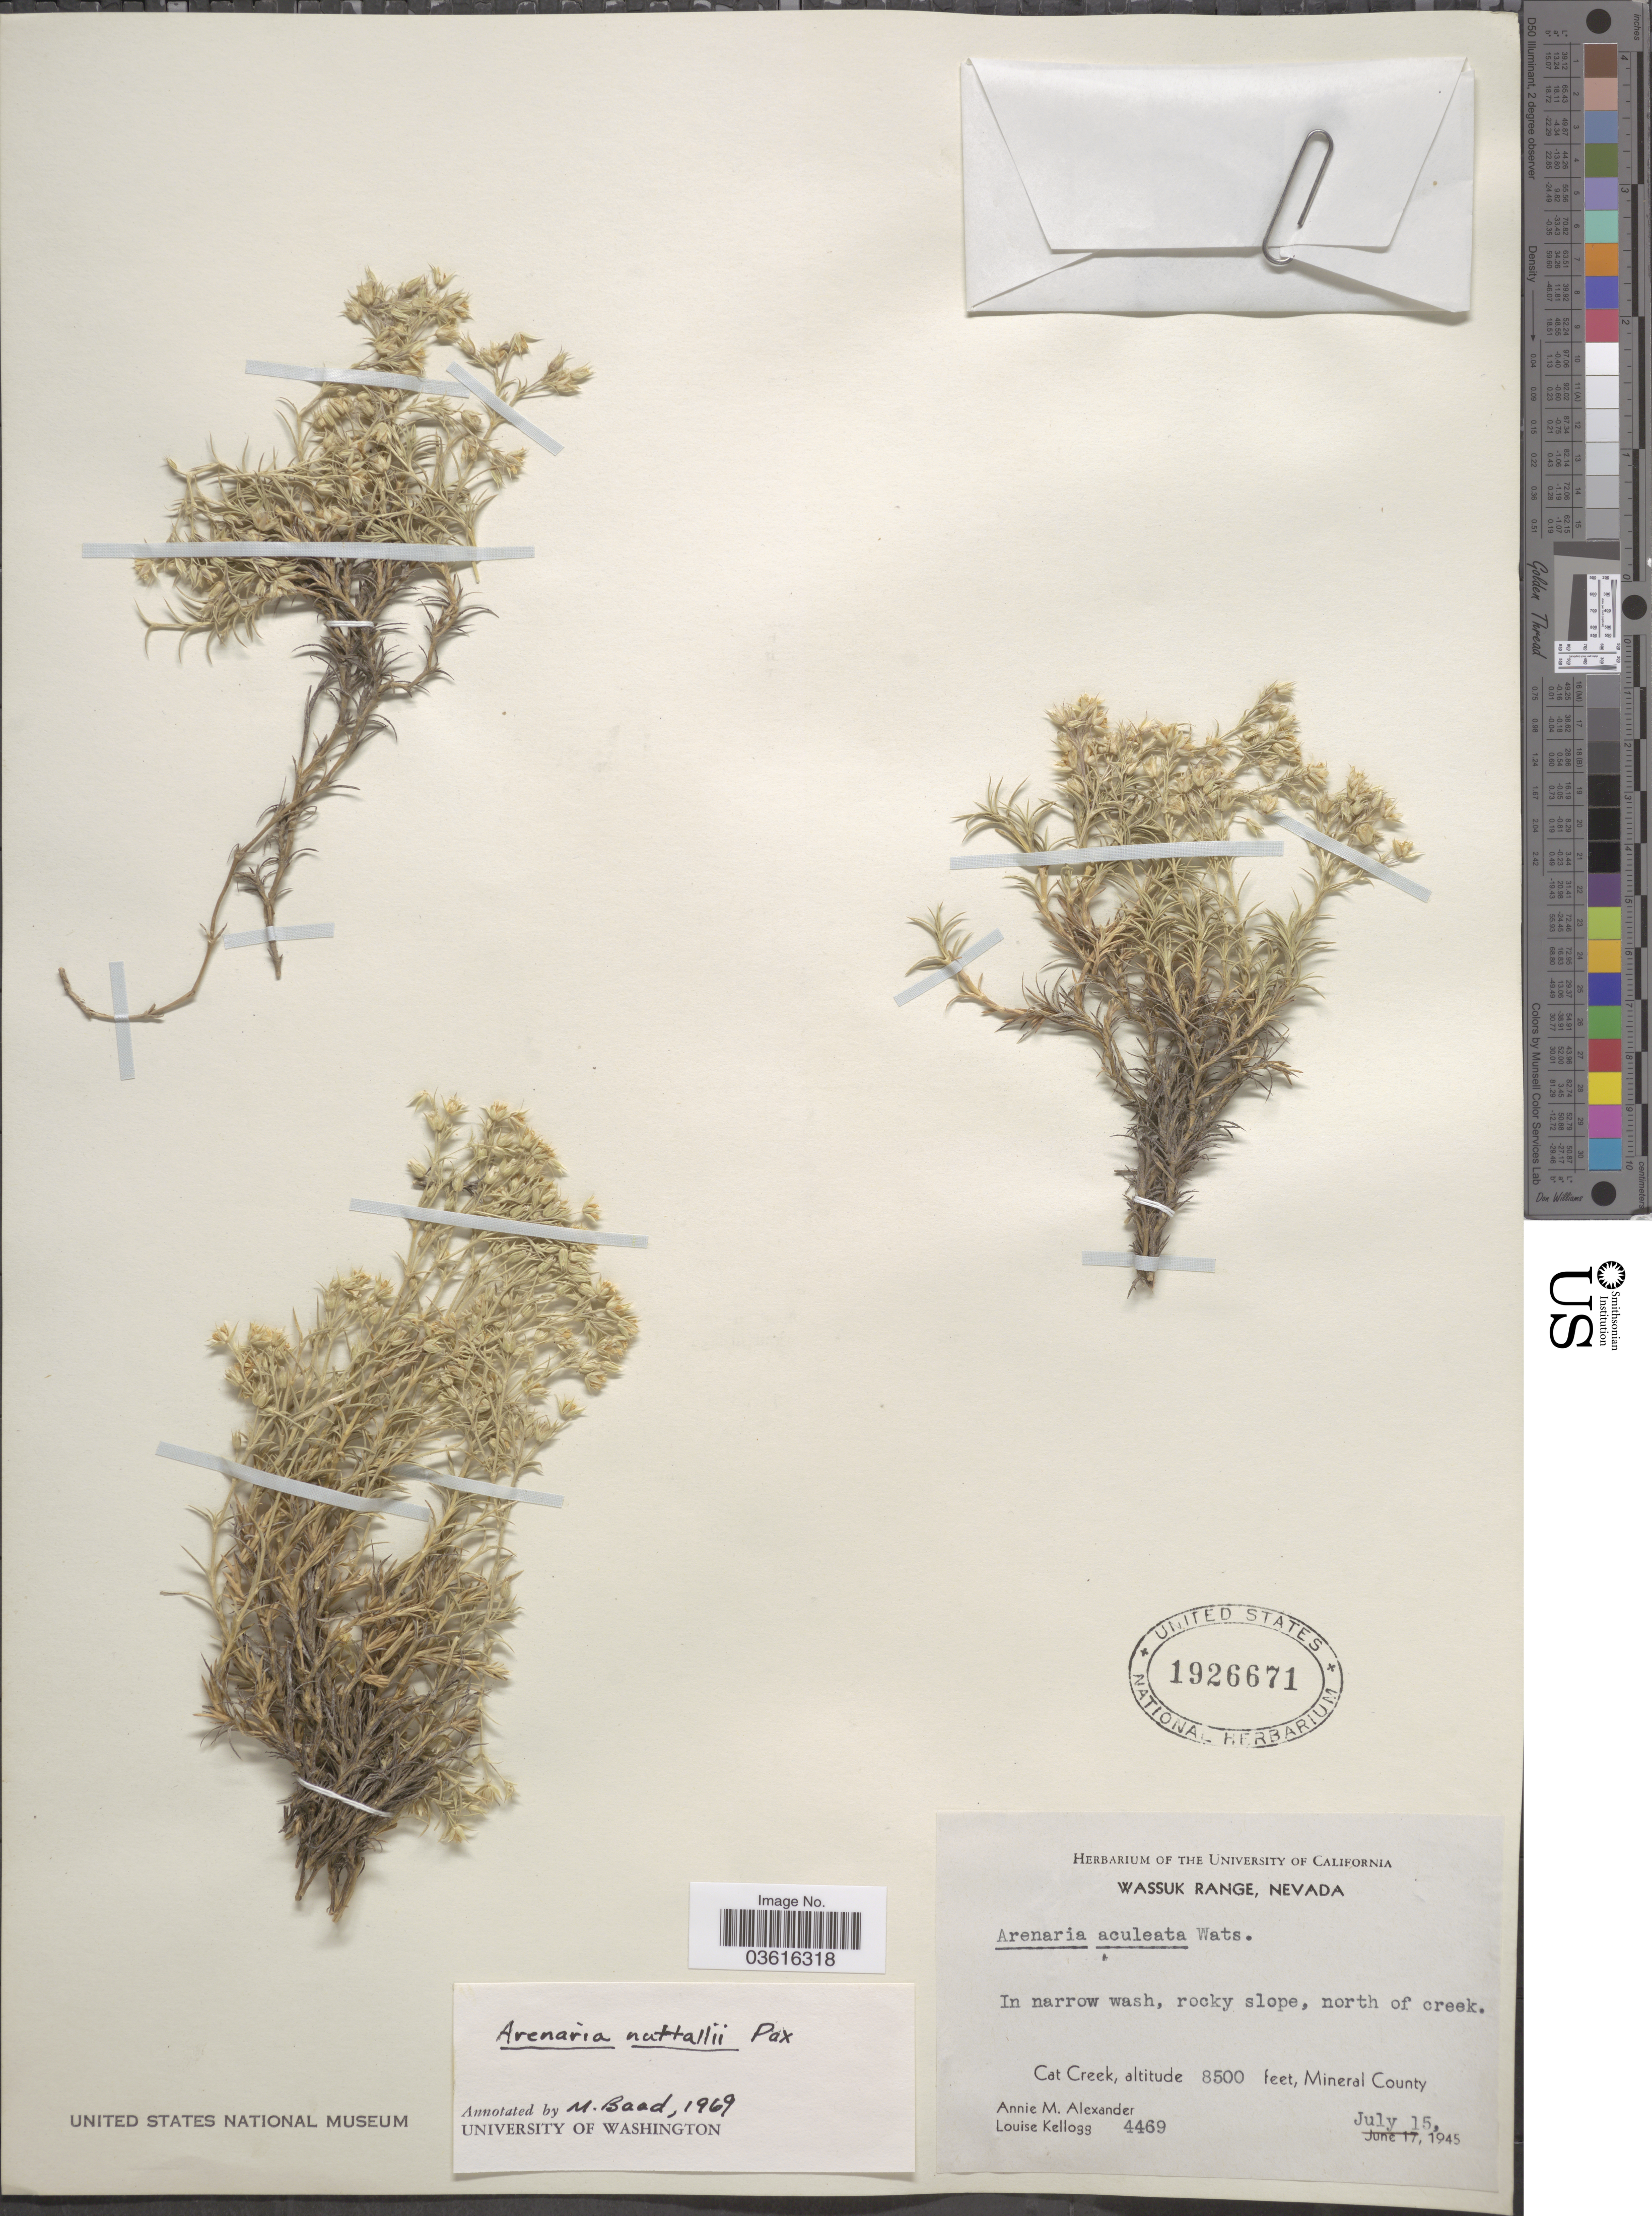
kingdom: Plantae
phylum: Tracheophyta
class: Magnoliopsida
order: Caryophyllales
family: Caryophyllaceae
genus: Minuartia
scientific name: Minuartia nuttallii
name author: (Pax) Briq.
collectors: A. M. Alexander & L. Kellogg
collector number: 4469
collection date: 1945-07-15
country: United States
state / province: Nevada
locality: Wassuk Range. In narrow wash, rocky slope, north of creek. Cat Creek, Mineral County.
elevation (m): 2591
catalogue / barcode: US 1926671